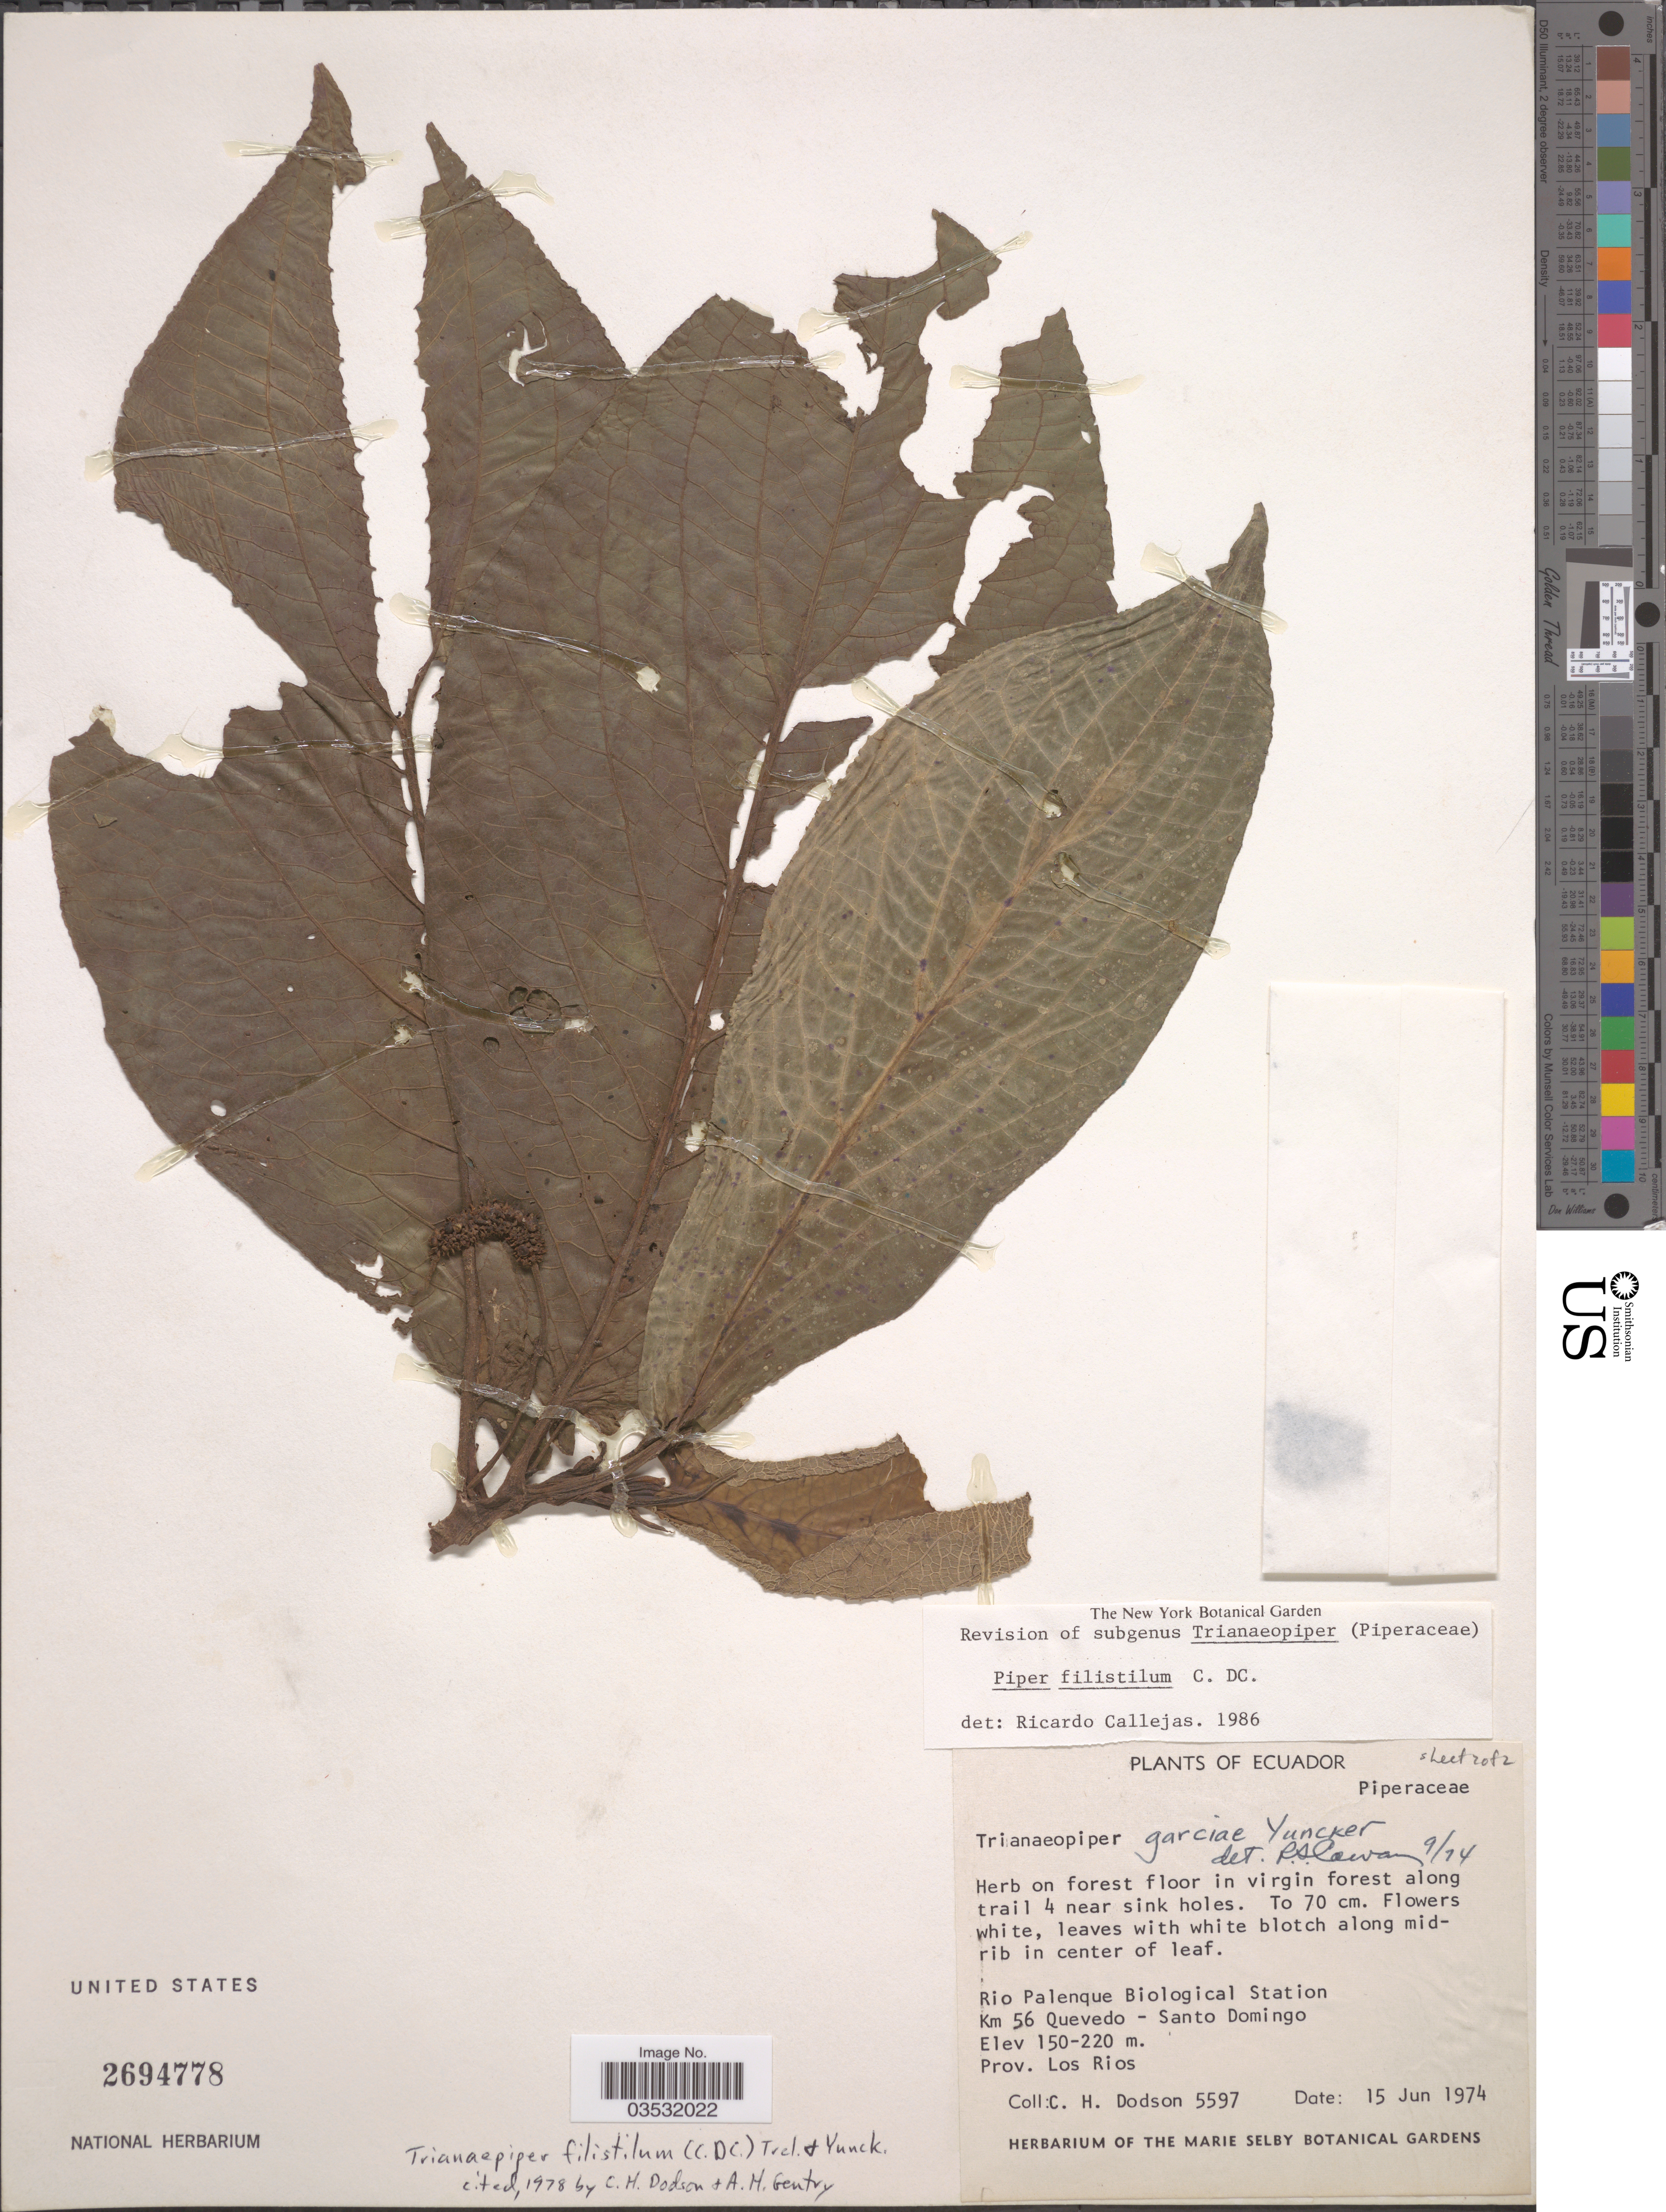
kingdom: Plantae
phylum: Tracheophyta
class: Magnoliopsida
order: Piperales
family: Piperaceae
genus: Piper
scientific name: Piper filistilum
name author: C. DC.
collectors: H. C. Dodson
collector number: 5597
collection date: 1974-06-15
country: Ecuador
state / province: Los Ríos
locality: On forest floor in virgin forest along trail 4 near sink holes. Rio Palenque Biological Station Km 56 Quevedo - Santo Domingo.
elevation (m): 150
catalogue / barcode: US 2694778